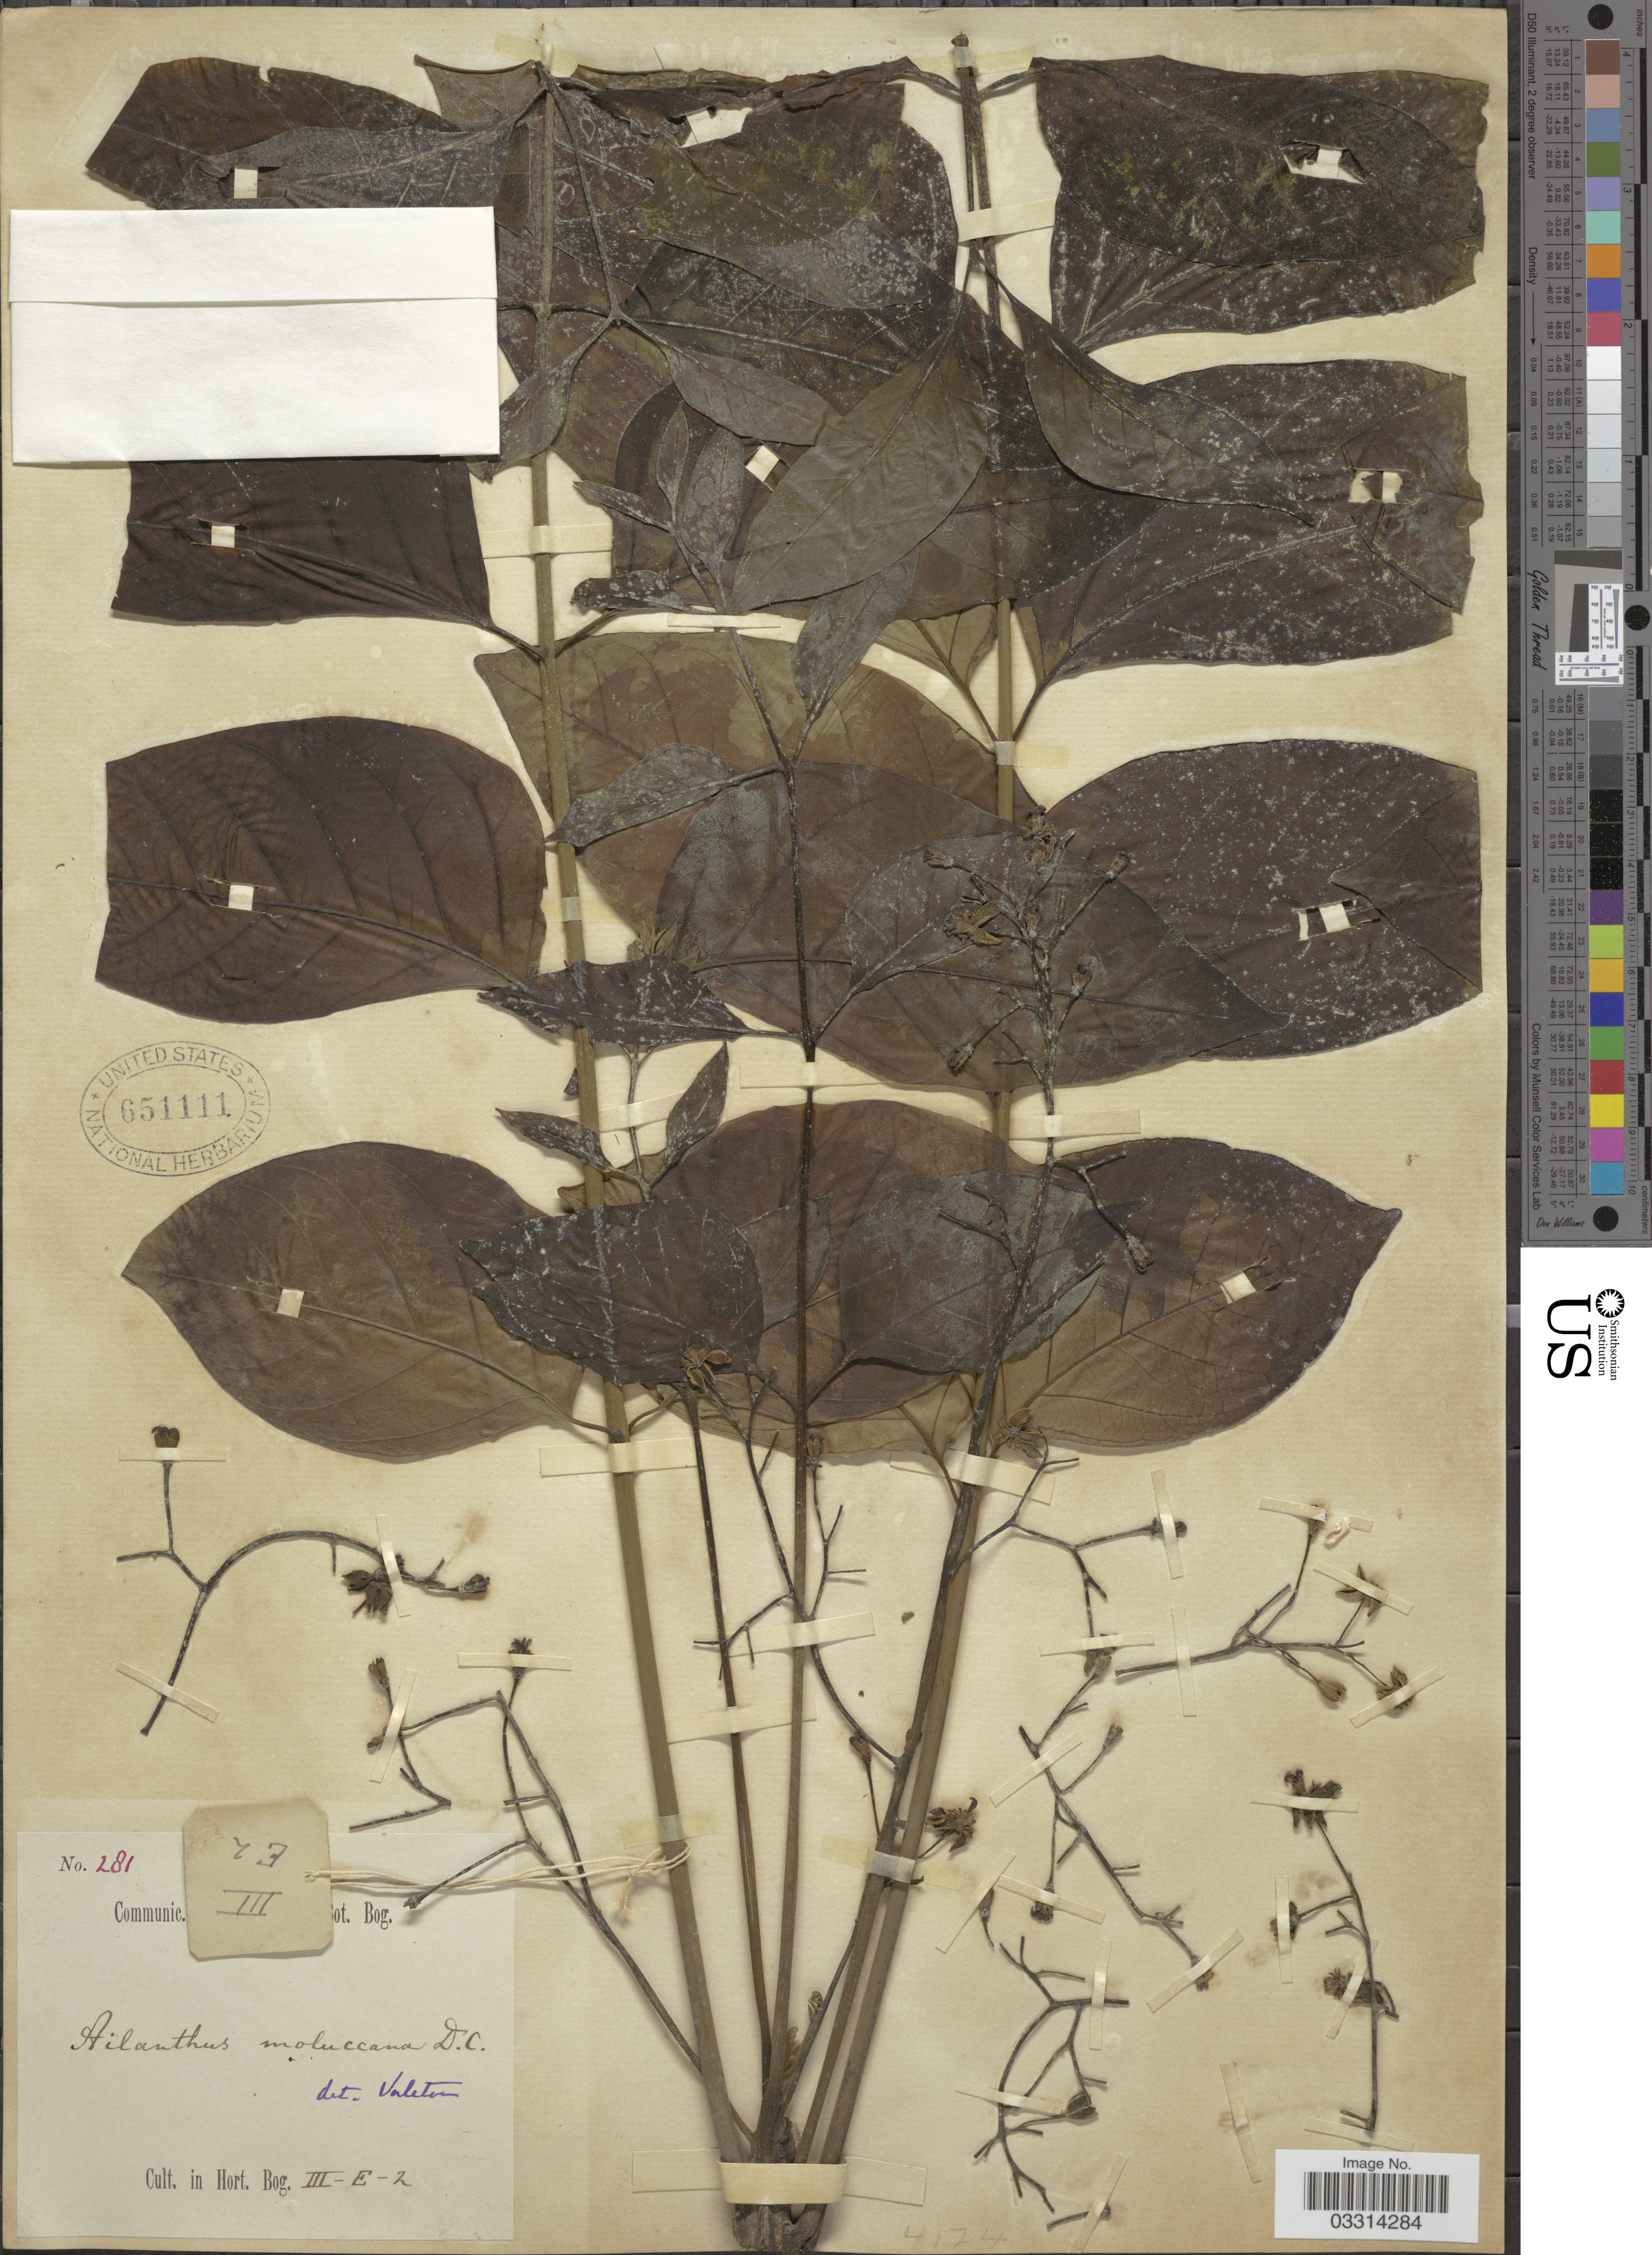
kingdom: Plantae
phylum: Tracheophyta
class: Magnoliopsida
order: Sapindales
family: Simaroubaceae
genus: Ailanthus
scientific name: Ailanthus malabarica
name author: DC.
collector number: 281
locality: Cult. in Hort. Bog. III-E-2.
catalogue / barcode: US 651111